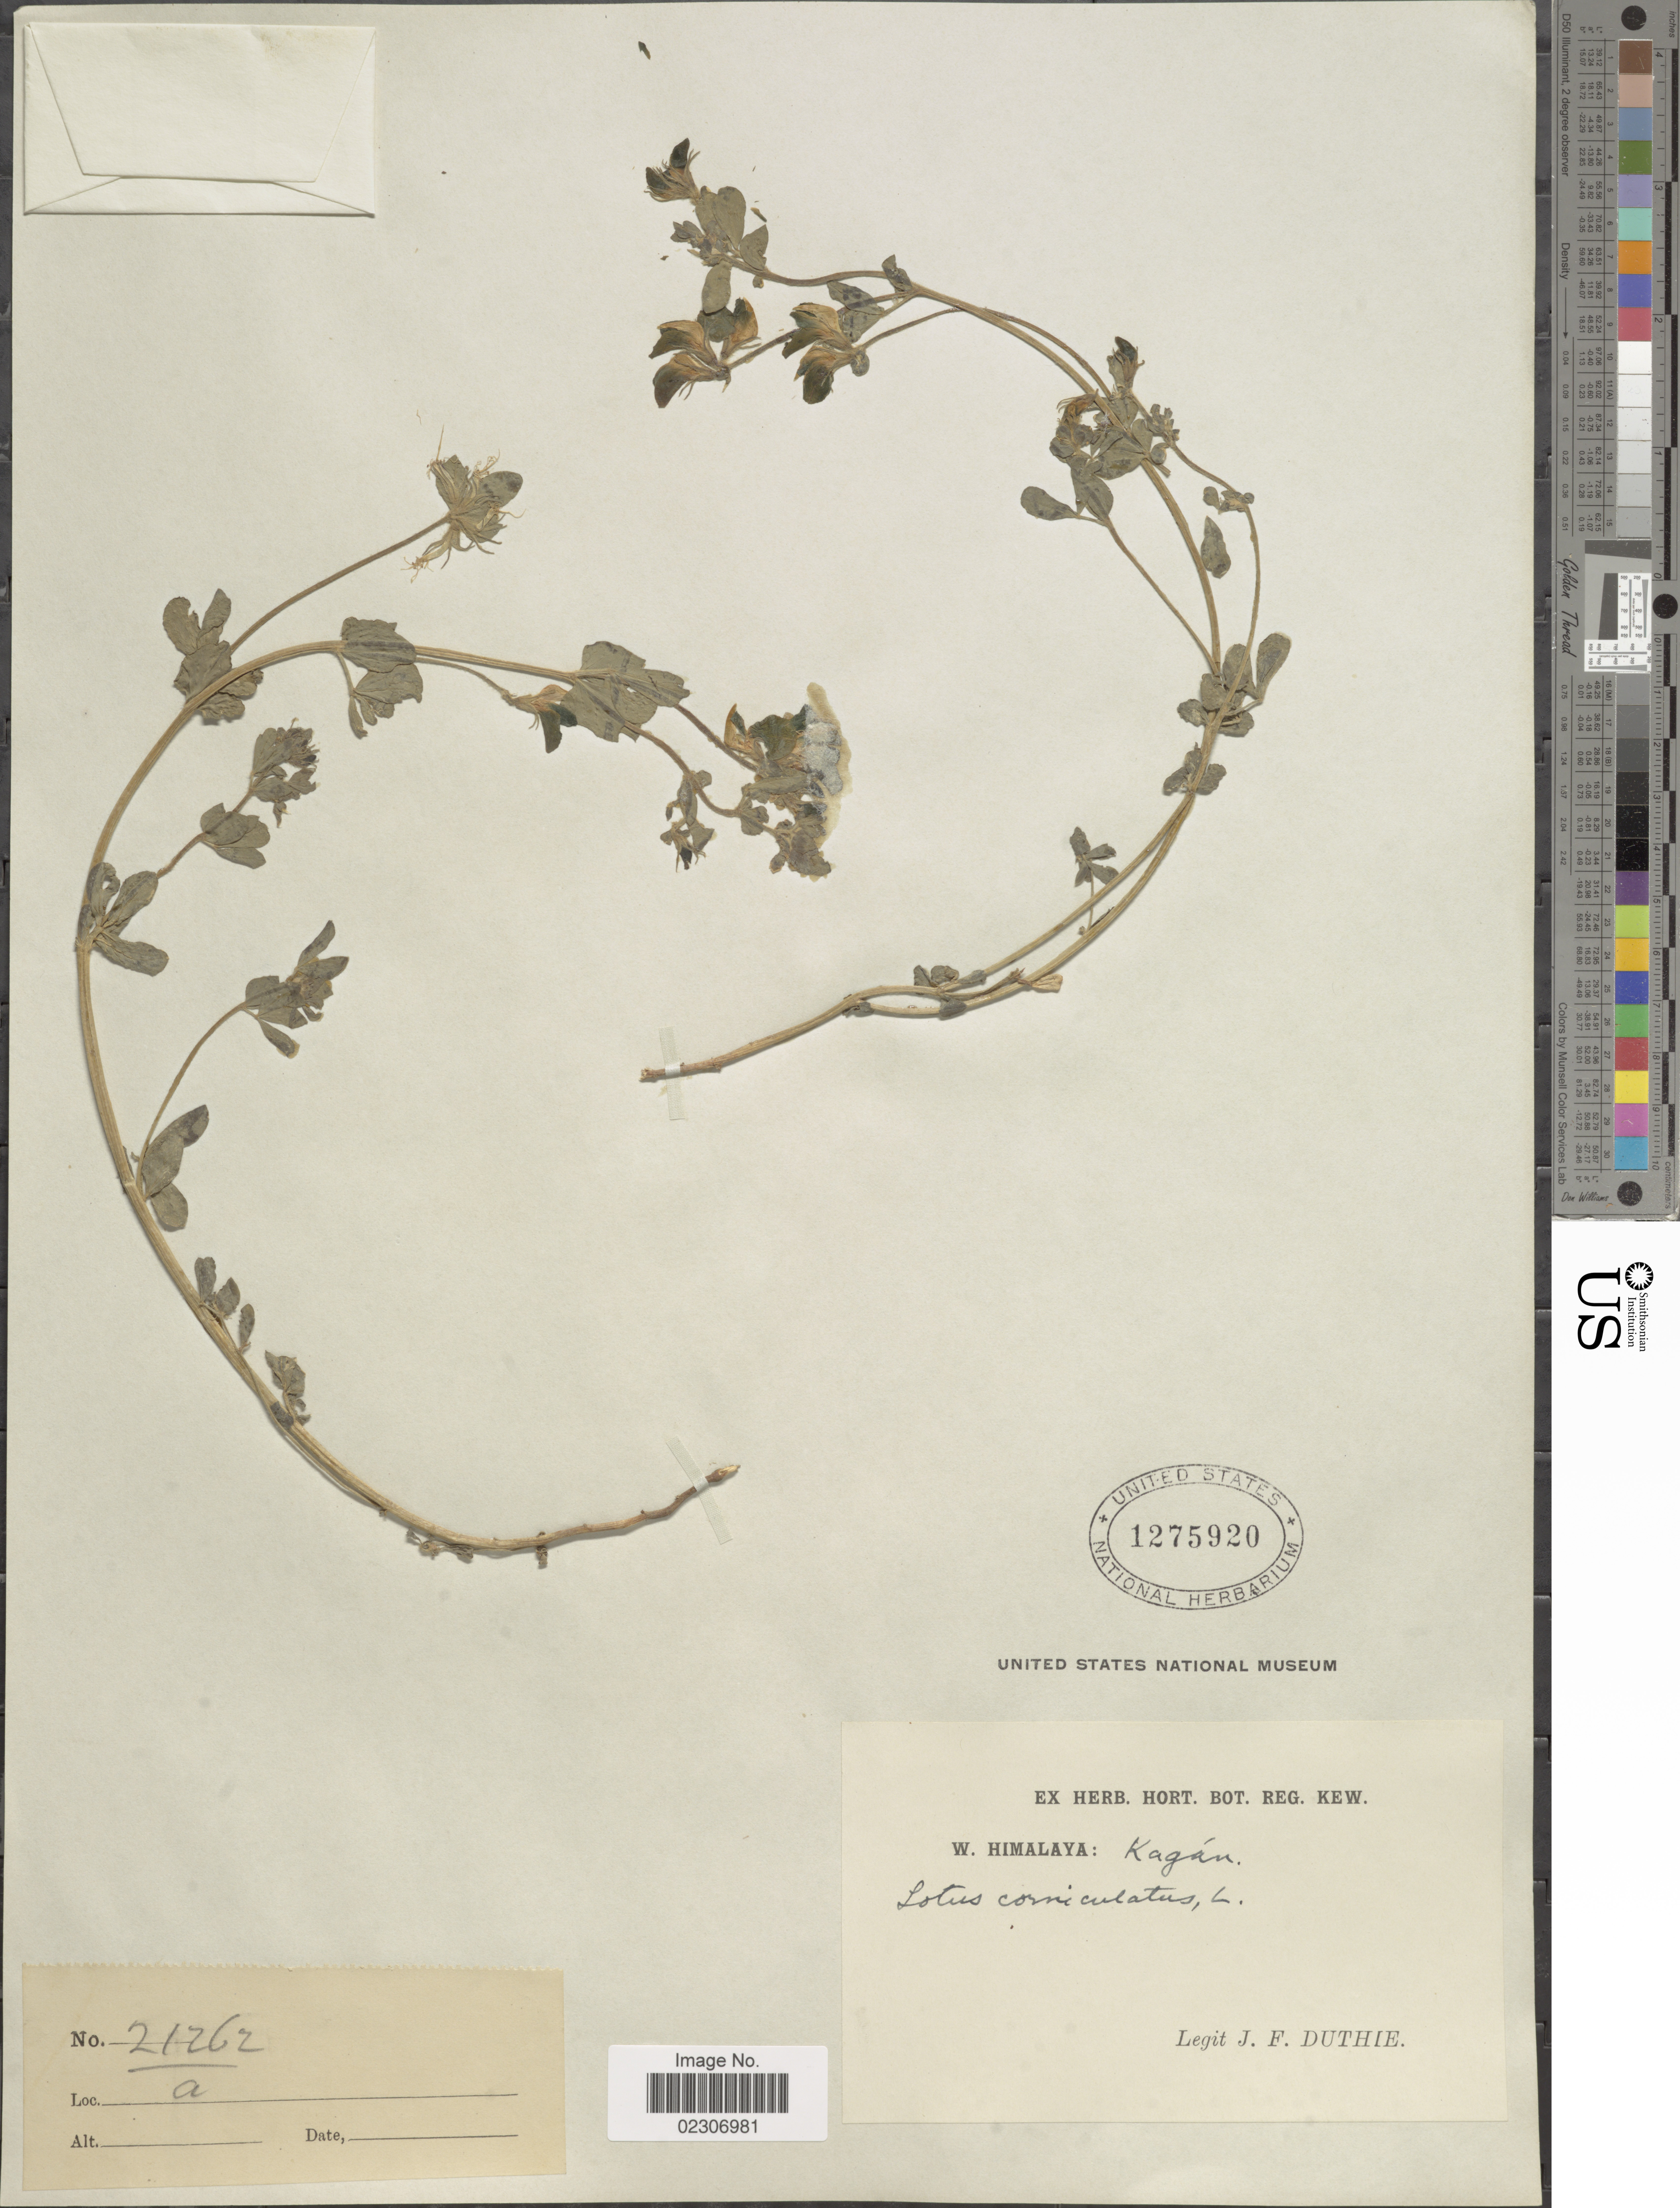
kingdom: Plantae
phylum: Tracheophyta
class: Magnoliopsida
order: Fabales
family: Fabaceae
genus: Lotus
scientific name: Lotus corniculatus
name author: L.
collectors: J. F. Duthie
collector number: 21262 a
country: India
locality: W. Himalaya: Kagán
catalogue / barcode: US 1275920